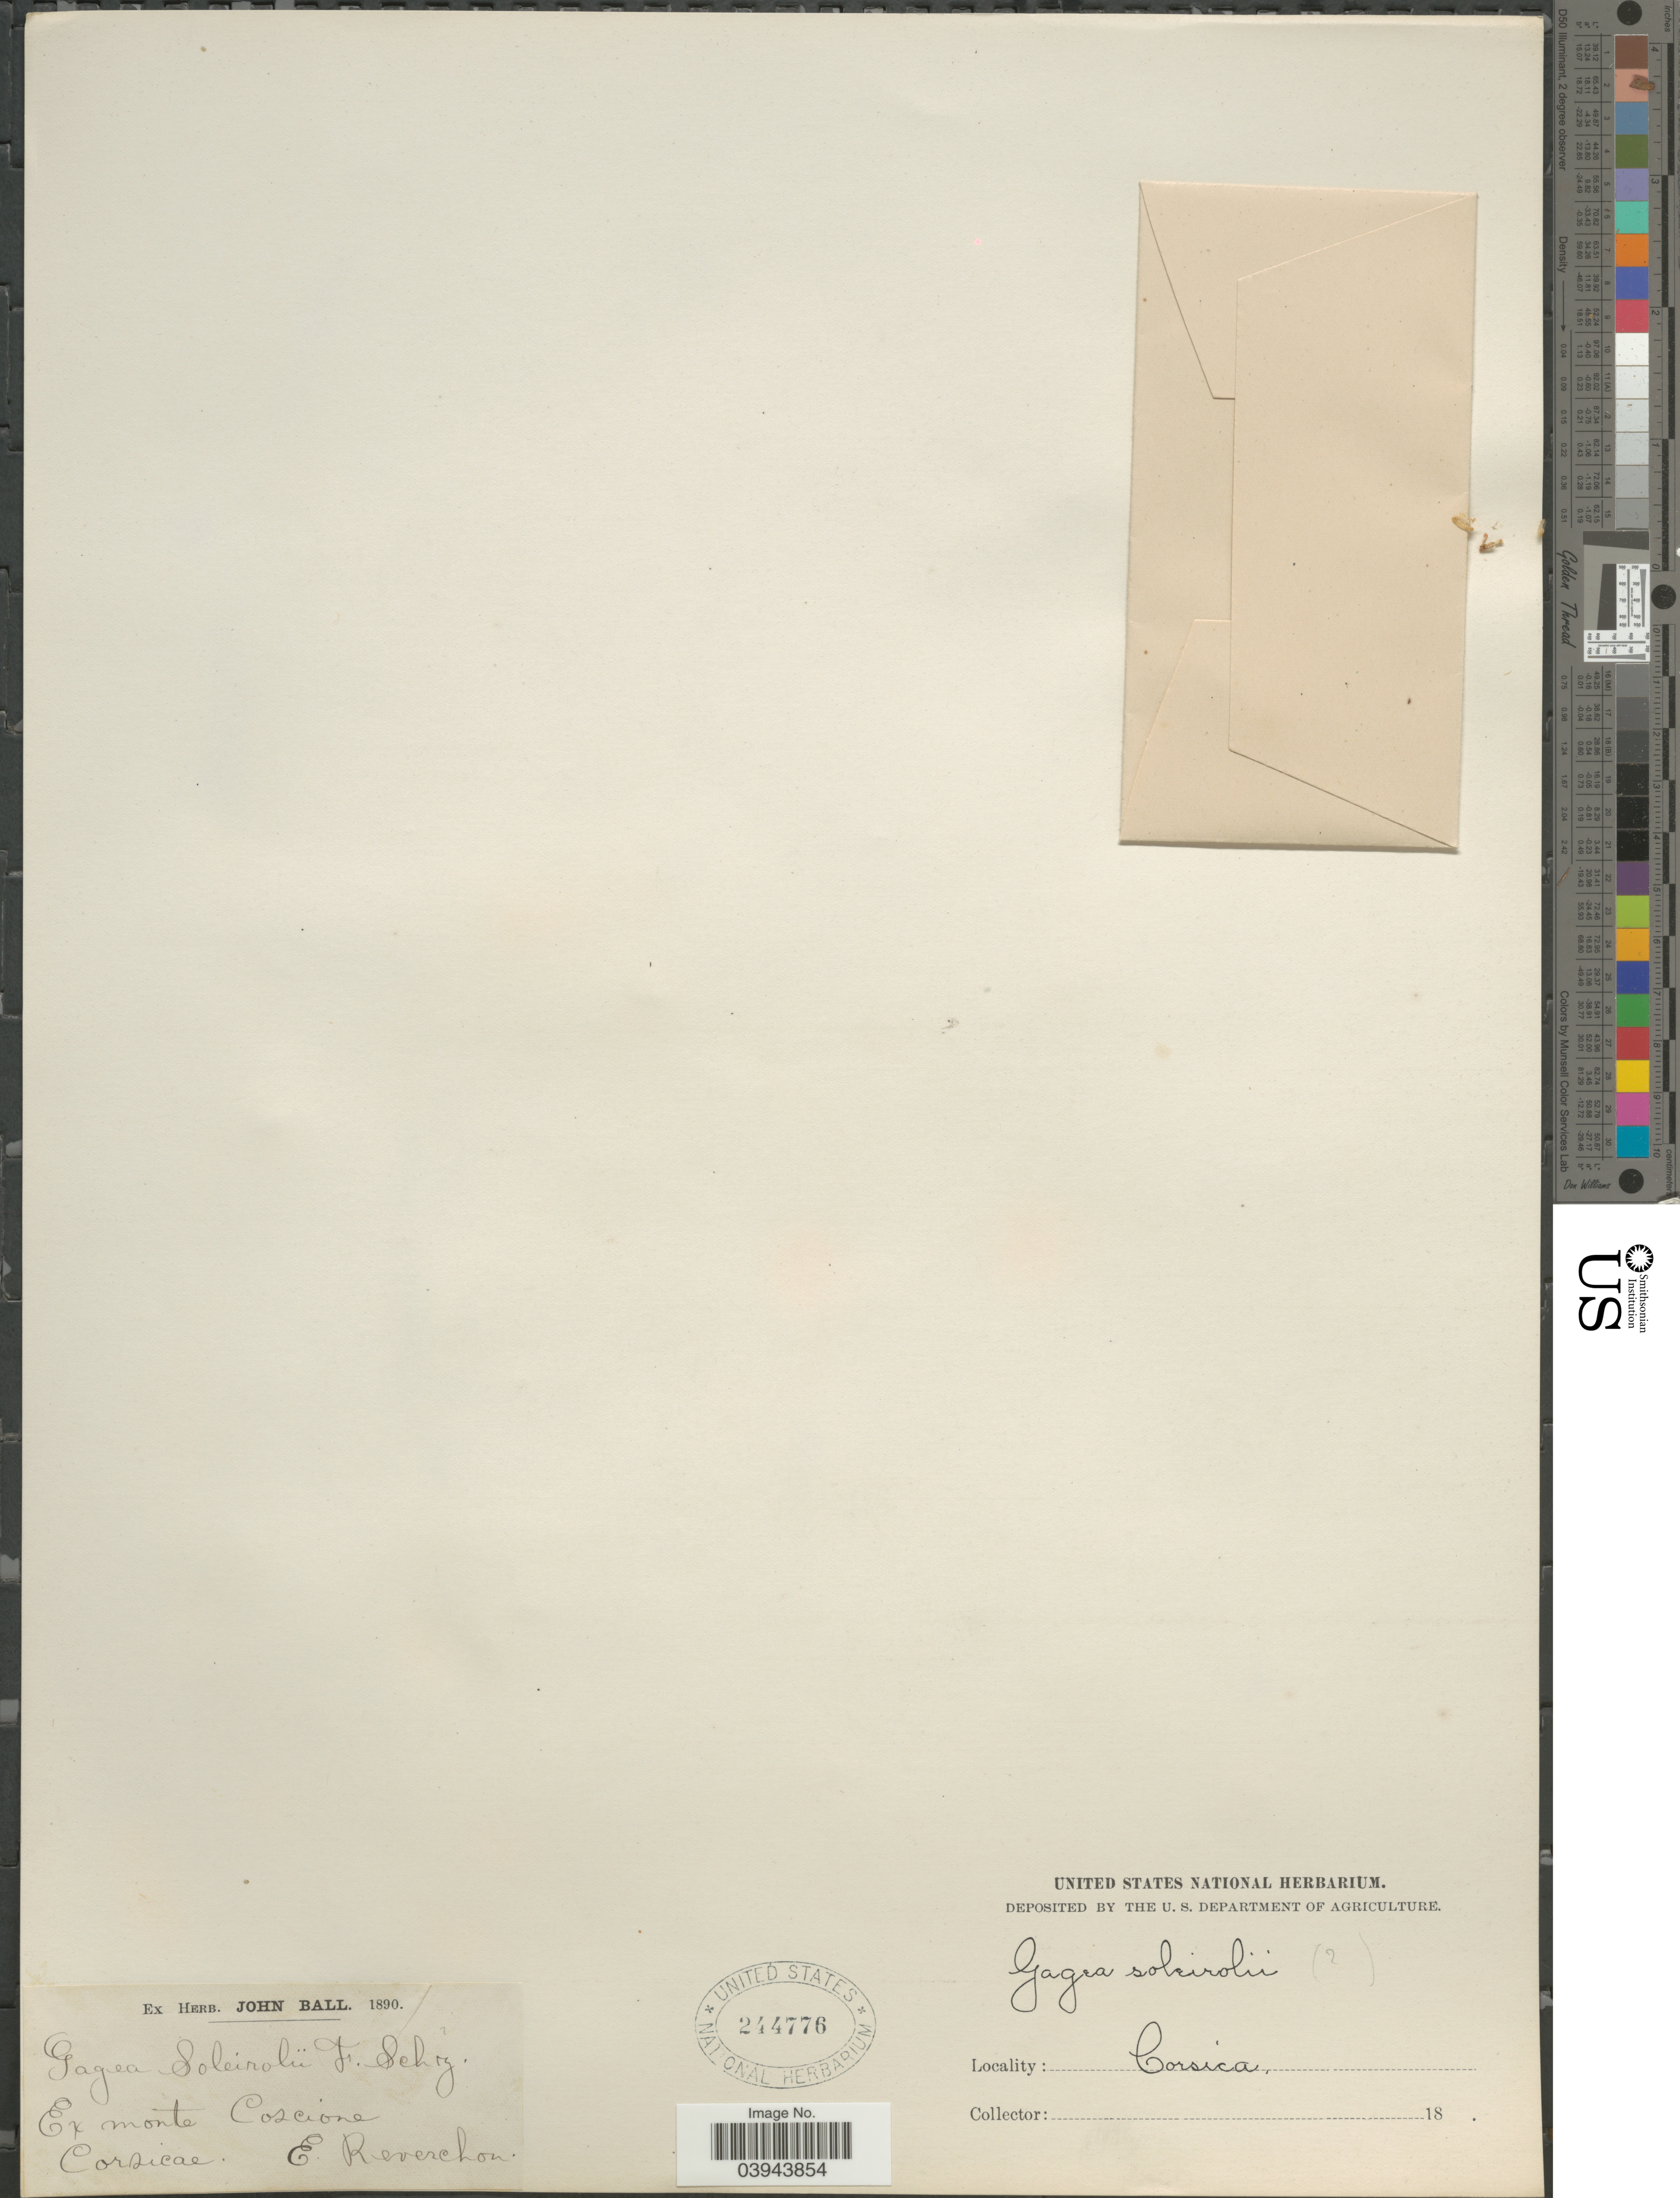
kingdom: Plantae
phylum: Tracheophyta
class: Liliopsida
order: Liliales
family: Liliaceae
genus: Gagea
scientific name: Gagea soleirolii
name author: F.W. Schultz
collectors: E. Reverchon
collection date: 1890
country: France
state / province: Corsica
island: Corse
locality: Ex monte Coscione.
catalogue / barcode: US 244776